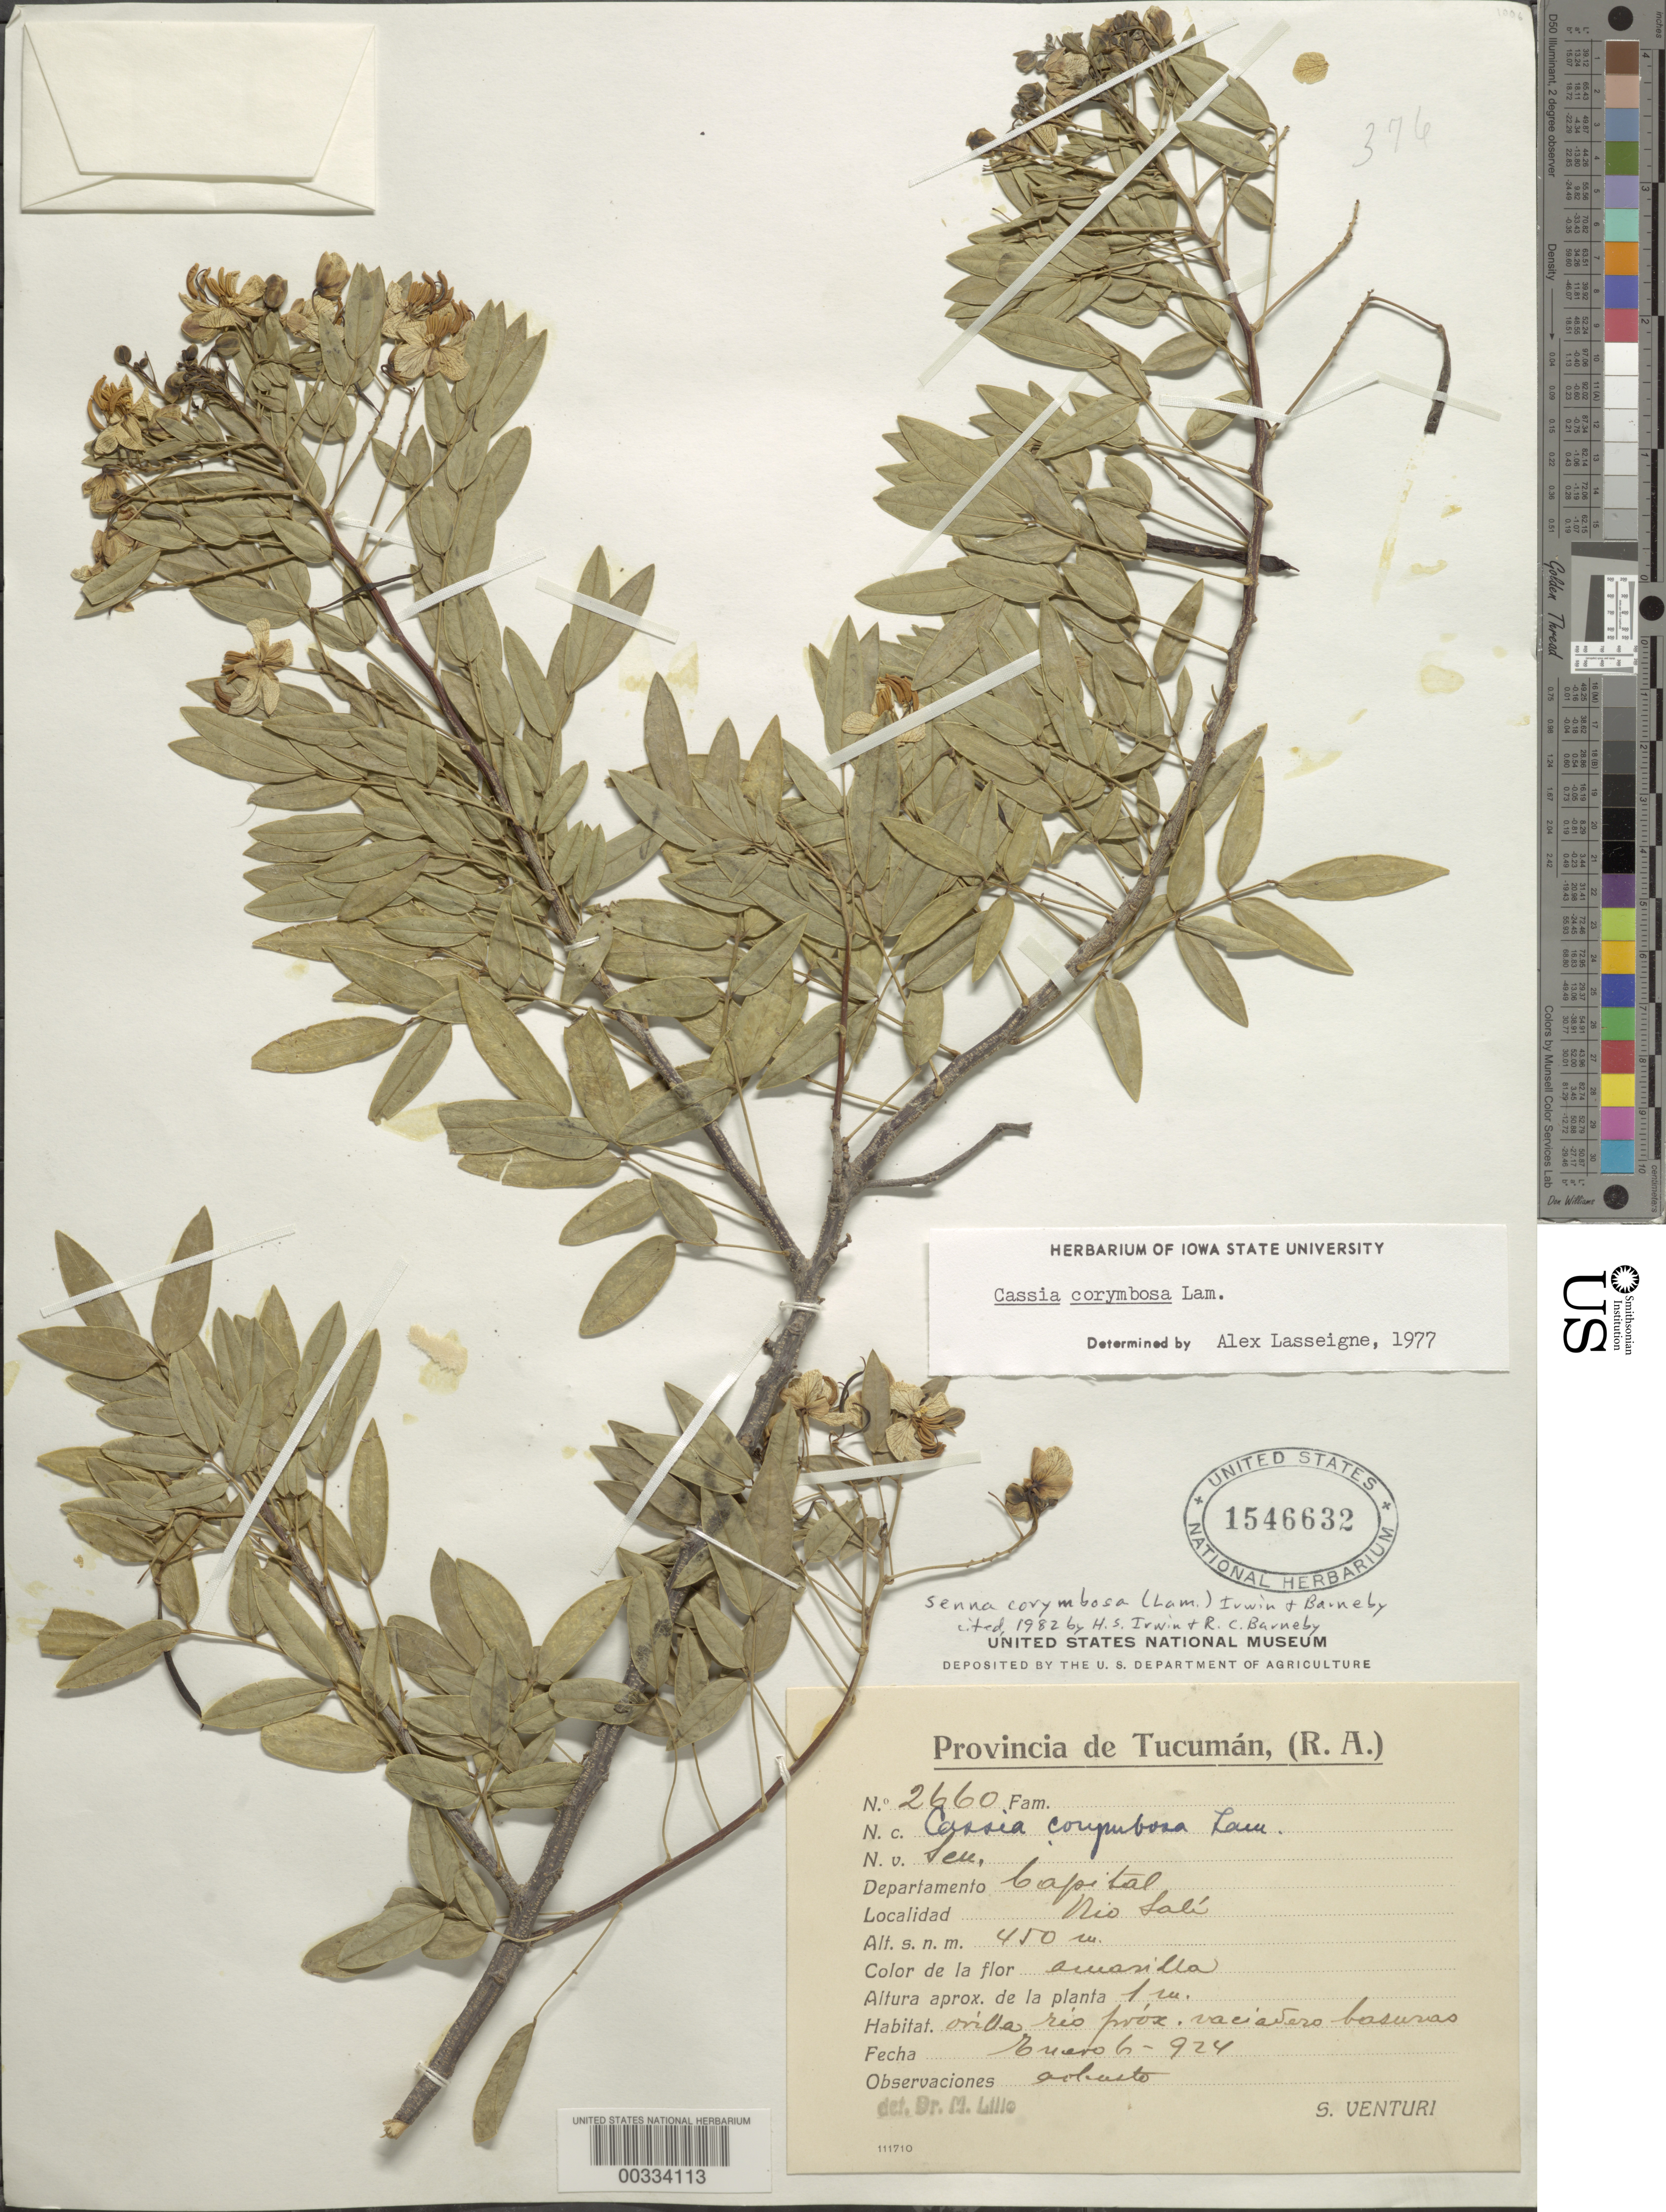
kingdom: Plantae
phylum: Tracheophyta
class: Magnoliopsida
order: Fabales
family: Fabaceae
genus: Senna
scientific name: Senna corymbosa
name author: (Lam.) H.S. Irwin & Barneby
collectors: S. Venturi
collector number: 2660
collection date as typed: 06 Jan 1924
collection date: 1924-01-06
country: Argentina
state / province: Tucumán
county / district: Capital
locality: Nio Sali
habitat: River bank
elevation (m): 450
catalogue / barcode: US 1546632